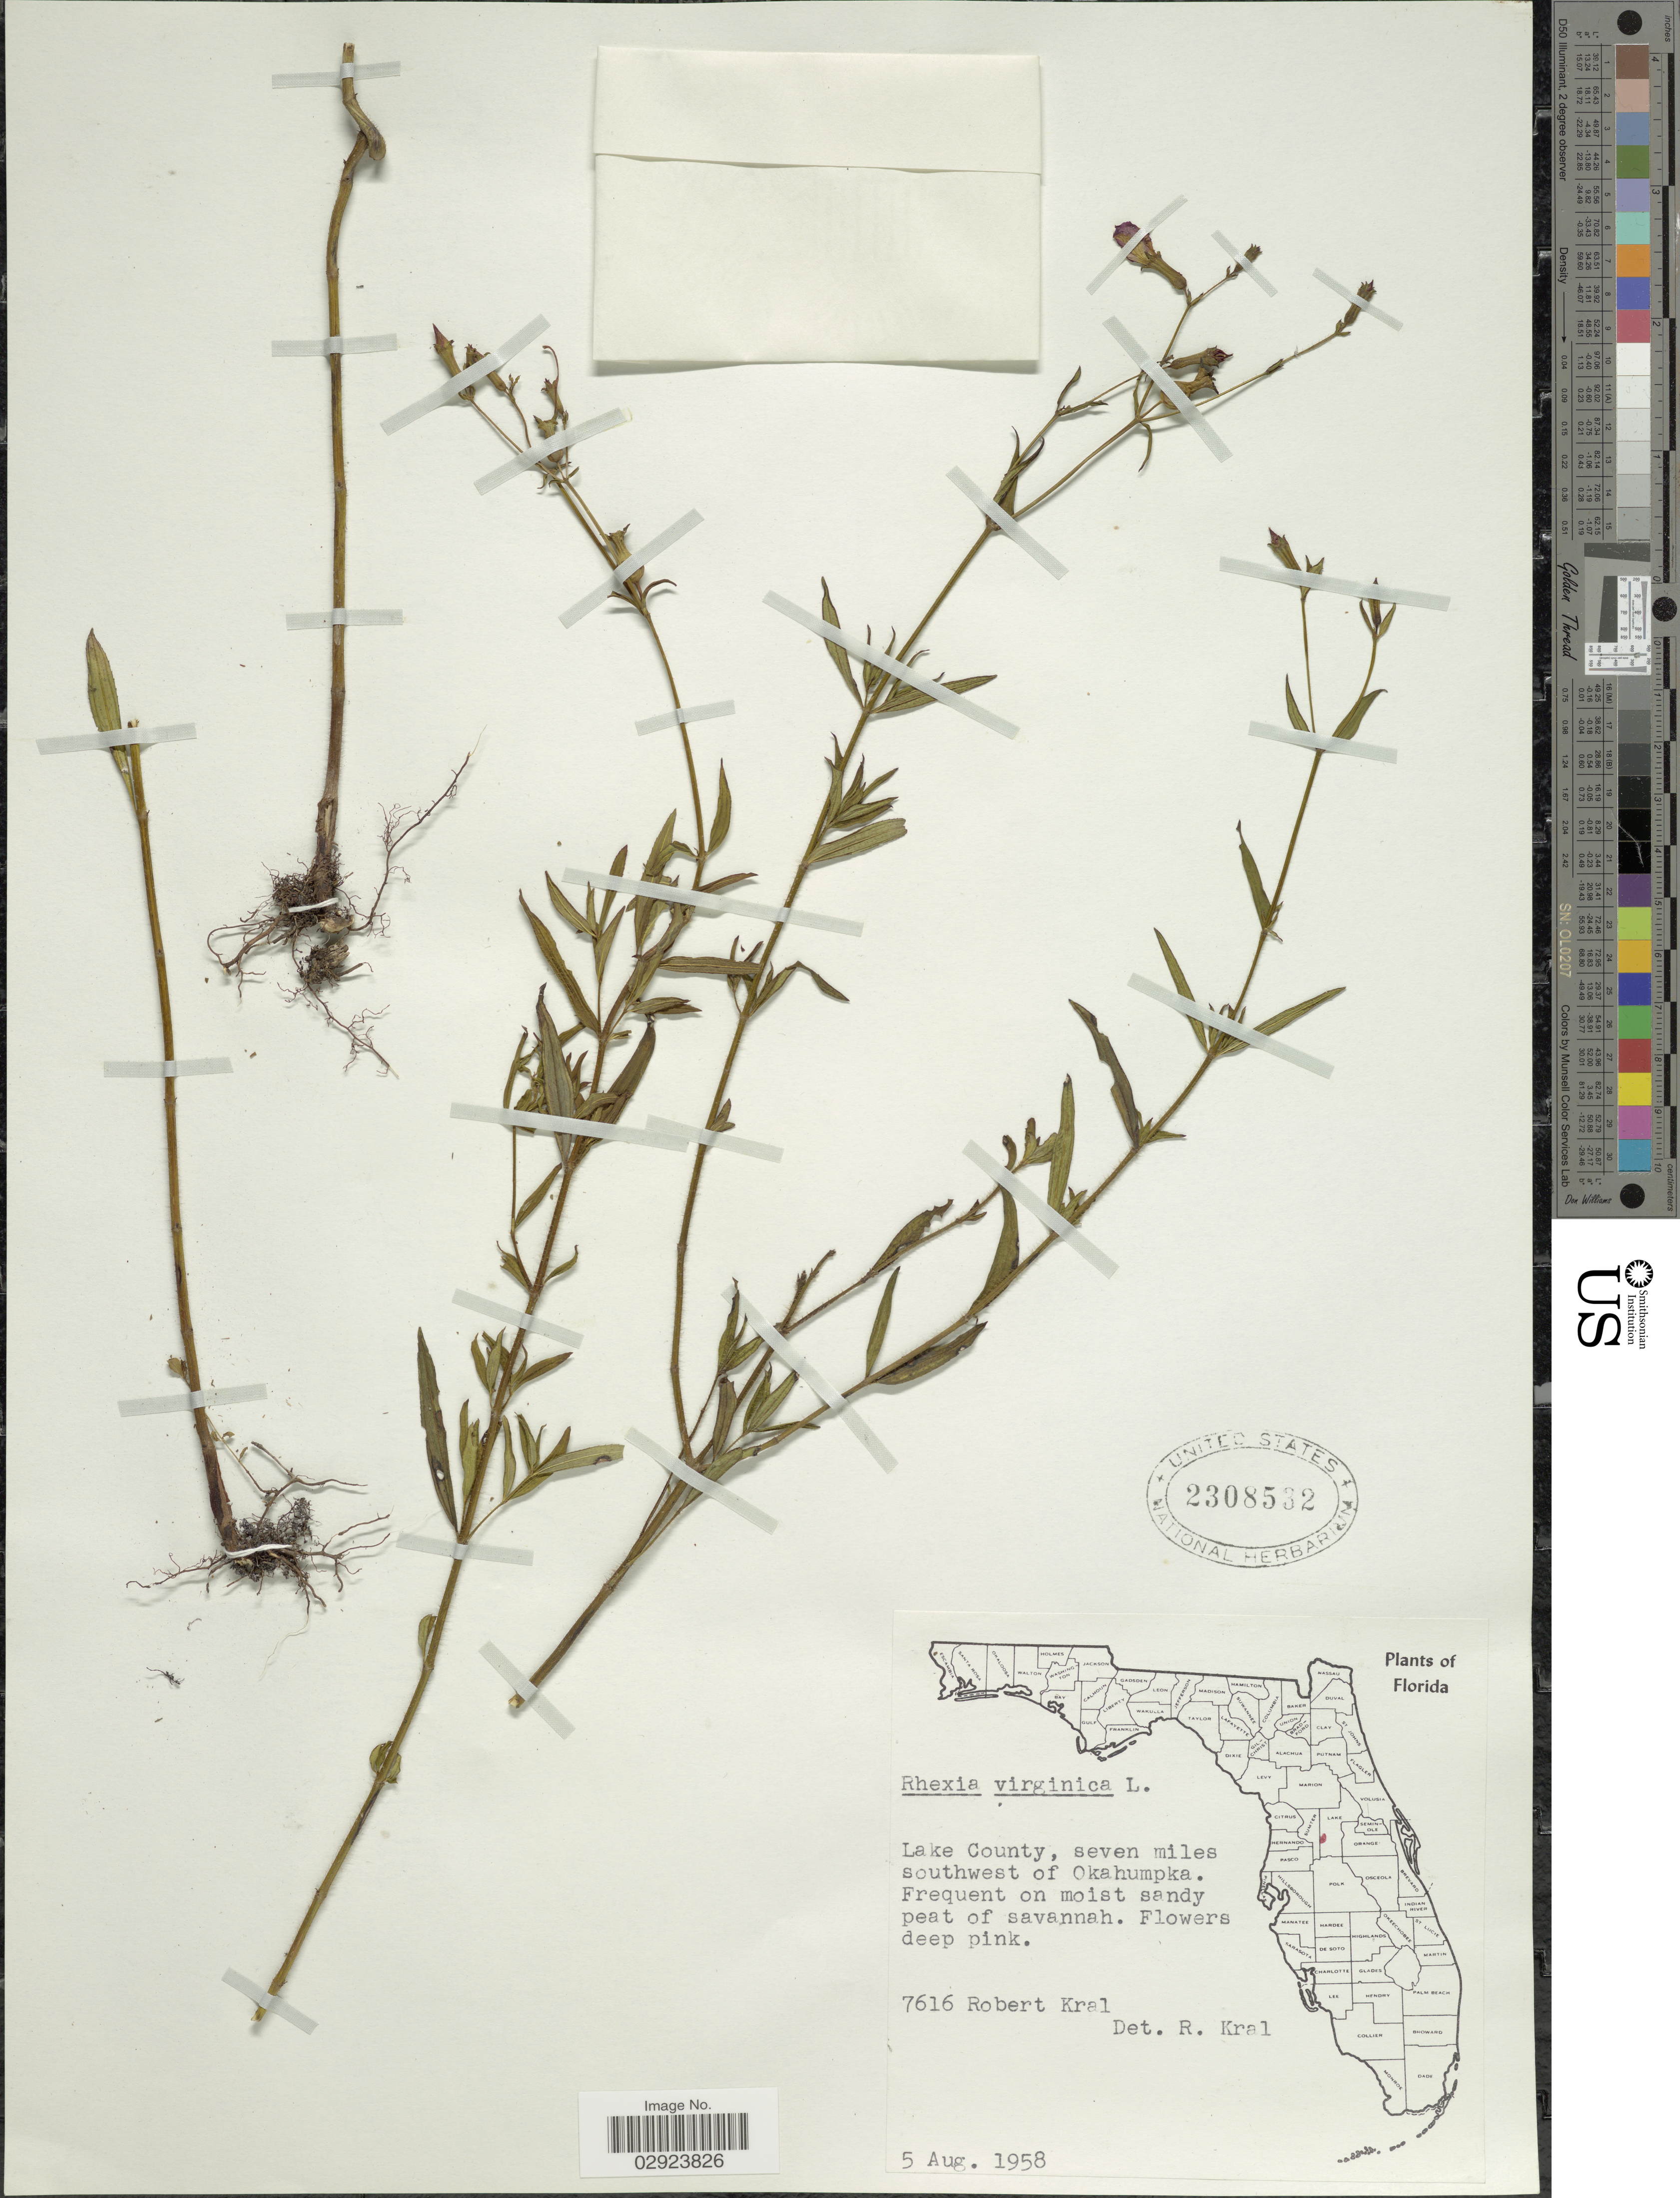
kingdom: Plantae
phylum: Tracheophyta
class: Magnoliopsida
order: Myrtales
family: Melastomataceae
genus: Rhexia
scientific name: Rhexia virginica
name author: L.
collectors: R. Kral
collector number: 7616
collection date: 1958-08-05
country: United States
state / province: Florida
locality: Lake County, seven miles southwest of Okahumpka.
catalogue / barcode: US 2308532